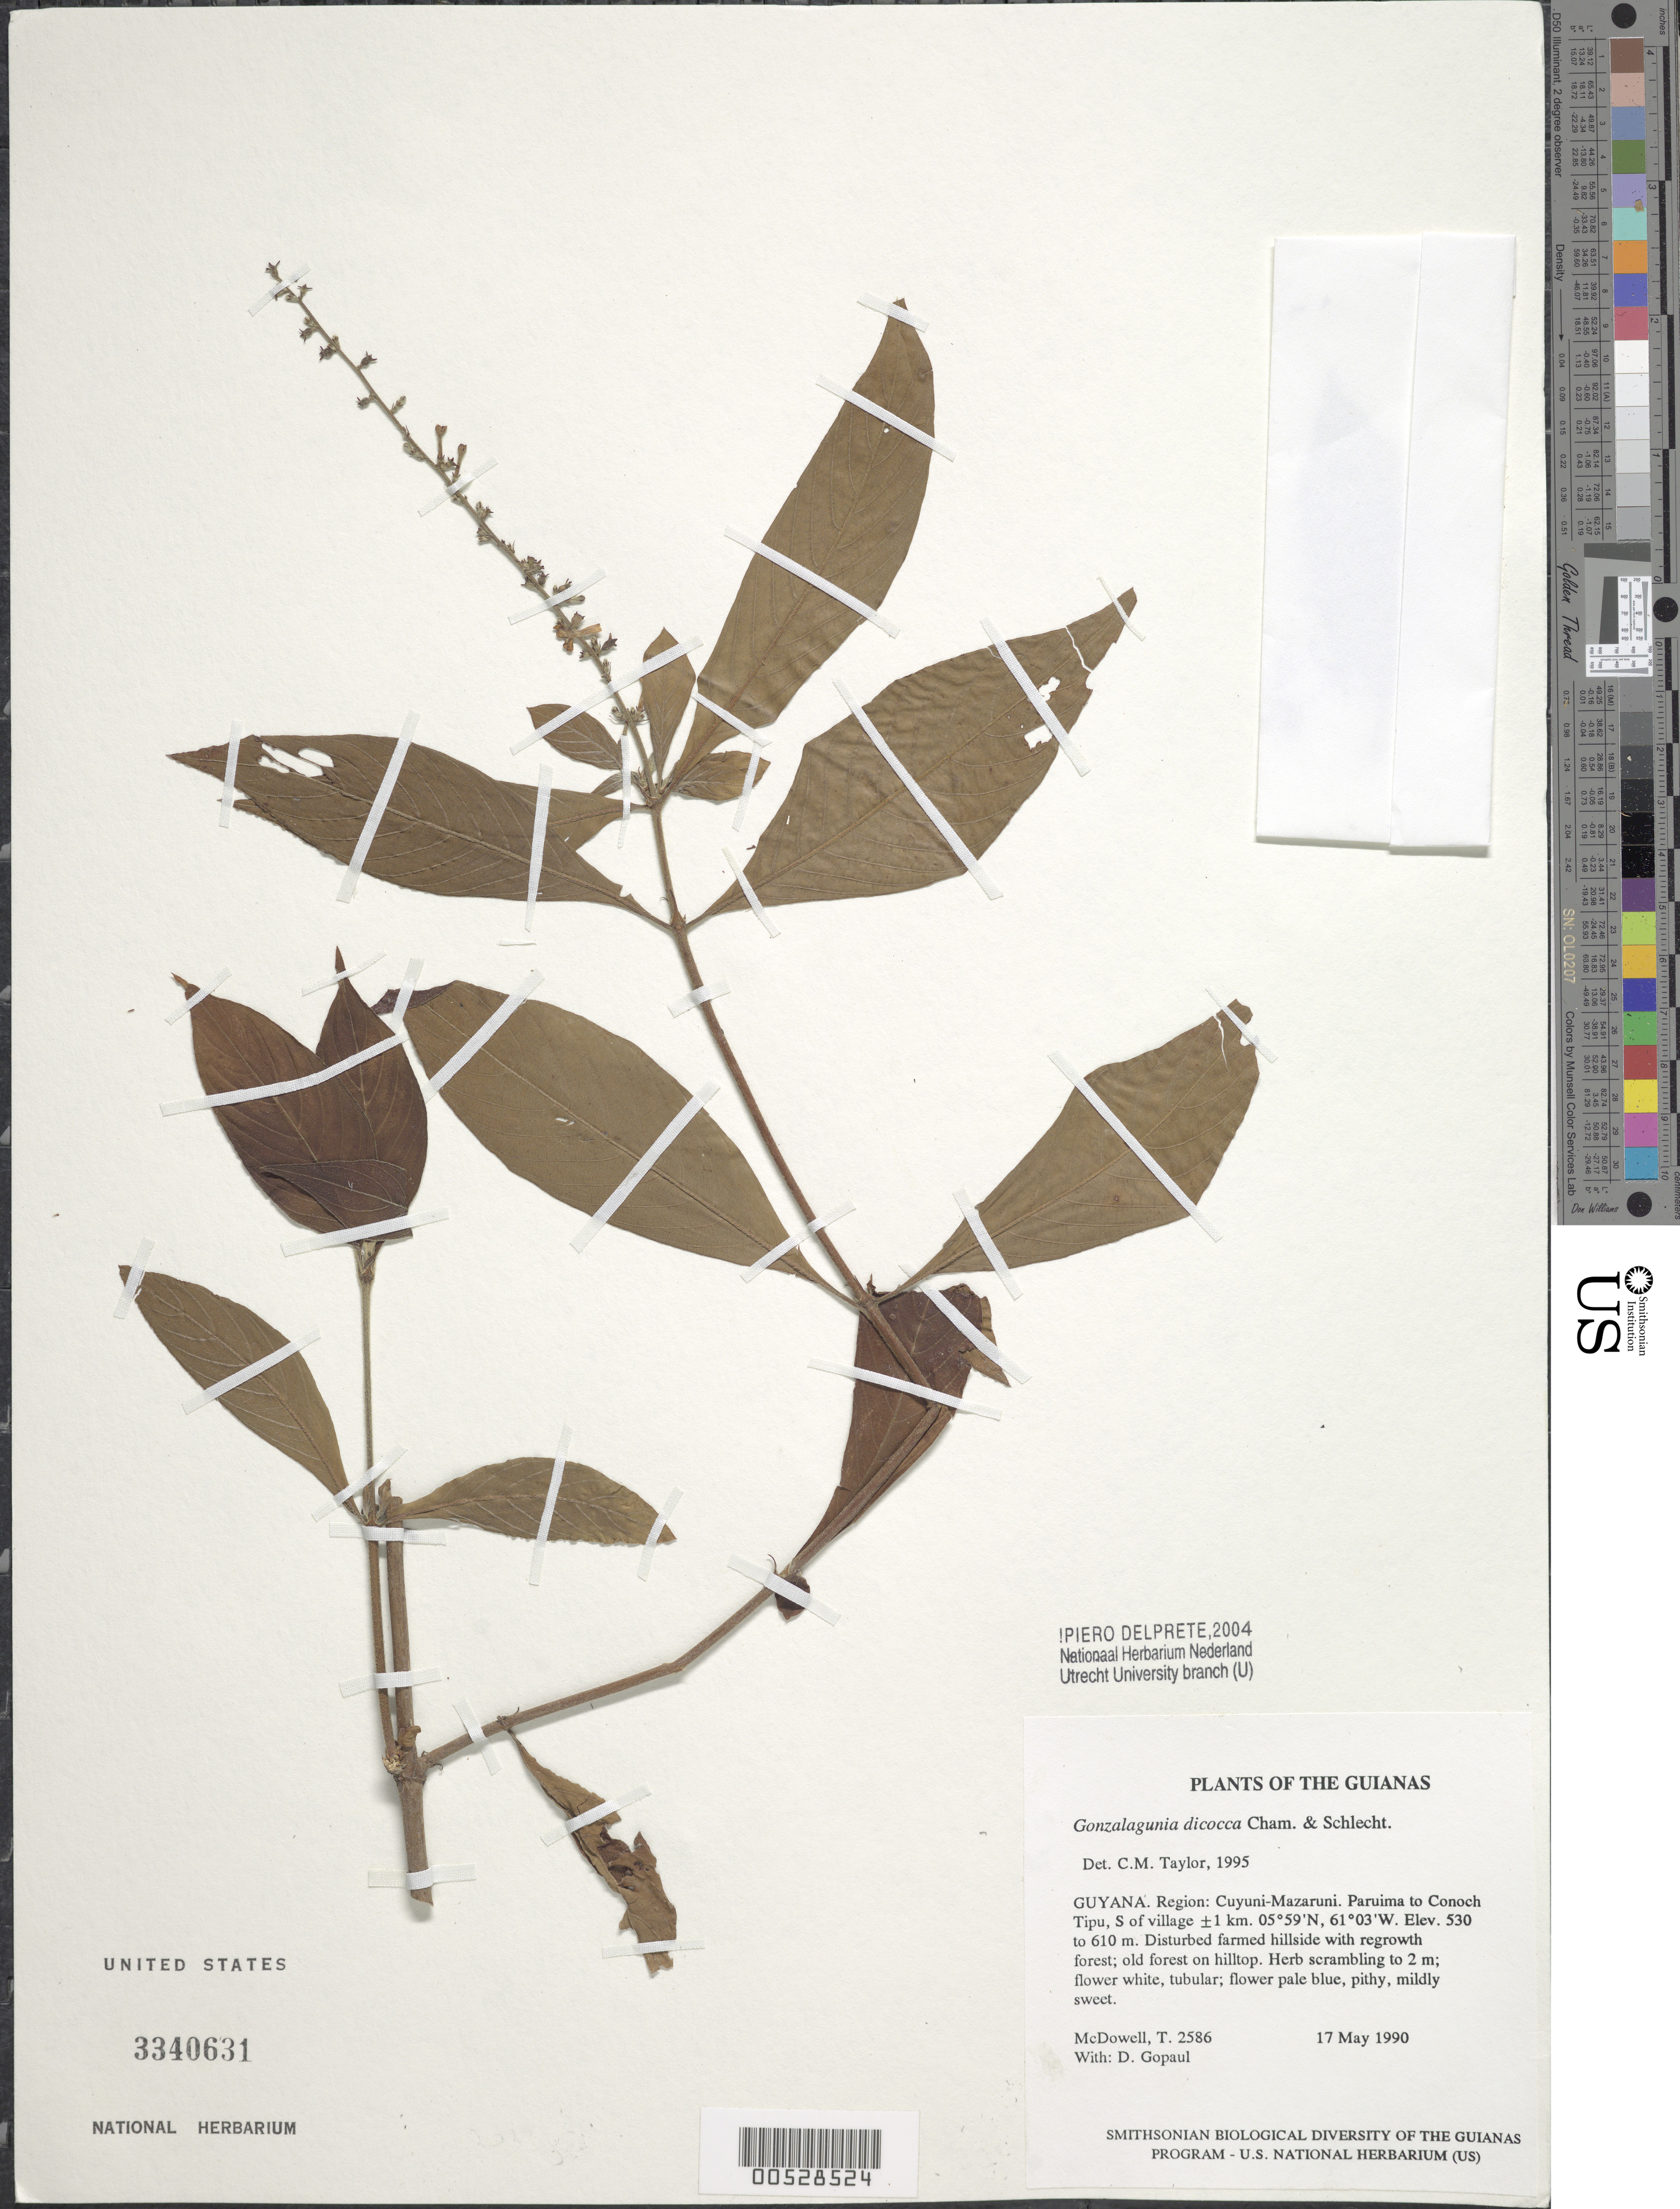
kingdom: Plantae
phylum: Tracheophyta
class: Magnoliopsida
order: Gentianales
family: Rubiaceae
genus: Gonzalagunia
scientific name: Gonzalagunia dicocca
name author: Cham. & Schltdl.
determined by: Taylor, Charlotte M.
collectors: T. McDowell & D. Gopaul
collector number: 2586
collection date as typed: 17 May 1990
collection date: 1990-05-17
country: Guyana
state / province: Cuyuni-Mazaruni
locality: Paruima to Conoch Tipu, S of village ±1 km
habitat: Disturbed farmed hillside with regrowth forest; old forest on hilltop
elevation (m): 530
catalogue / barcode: US 3340631